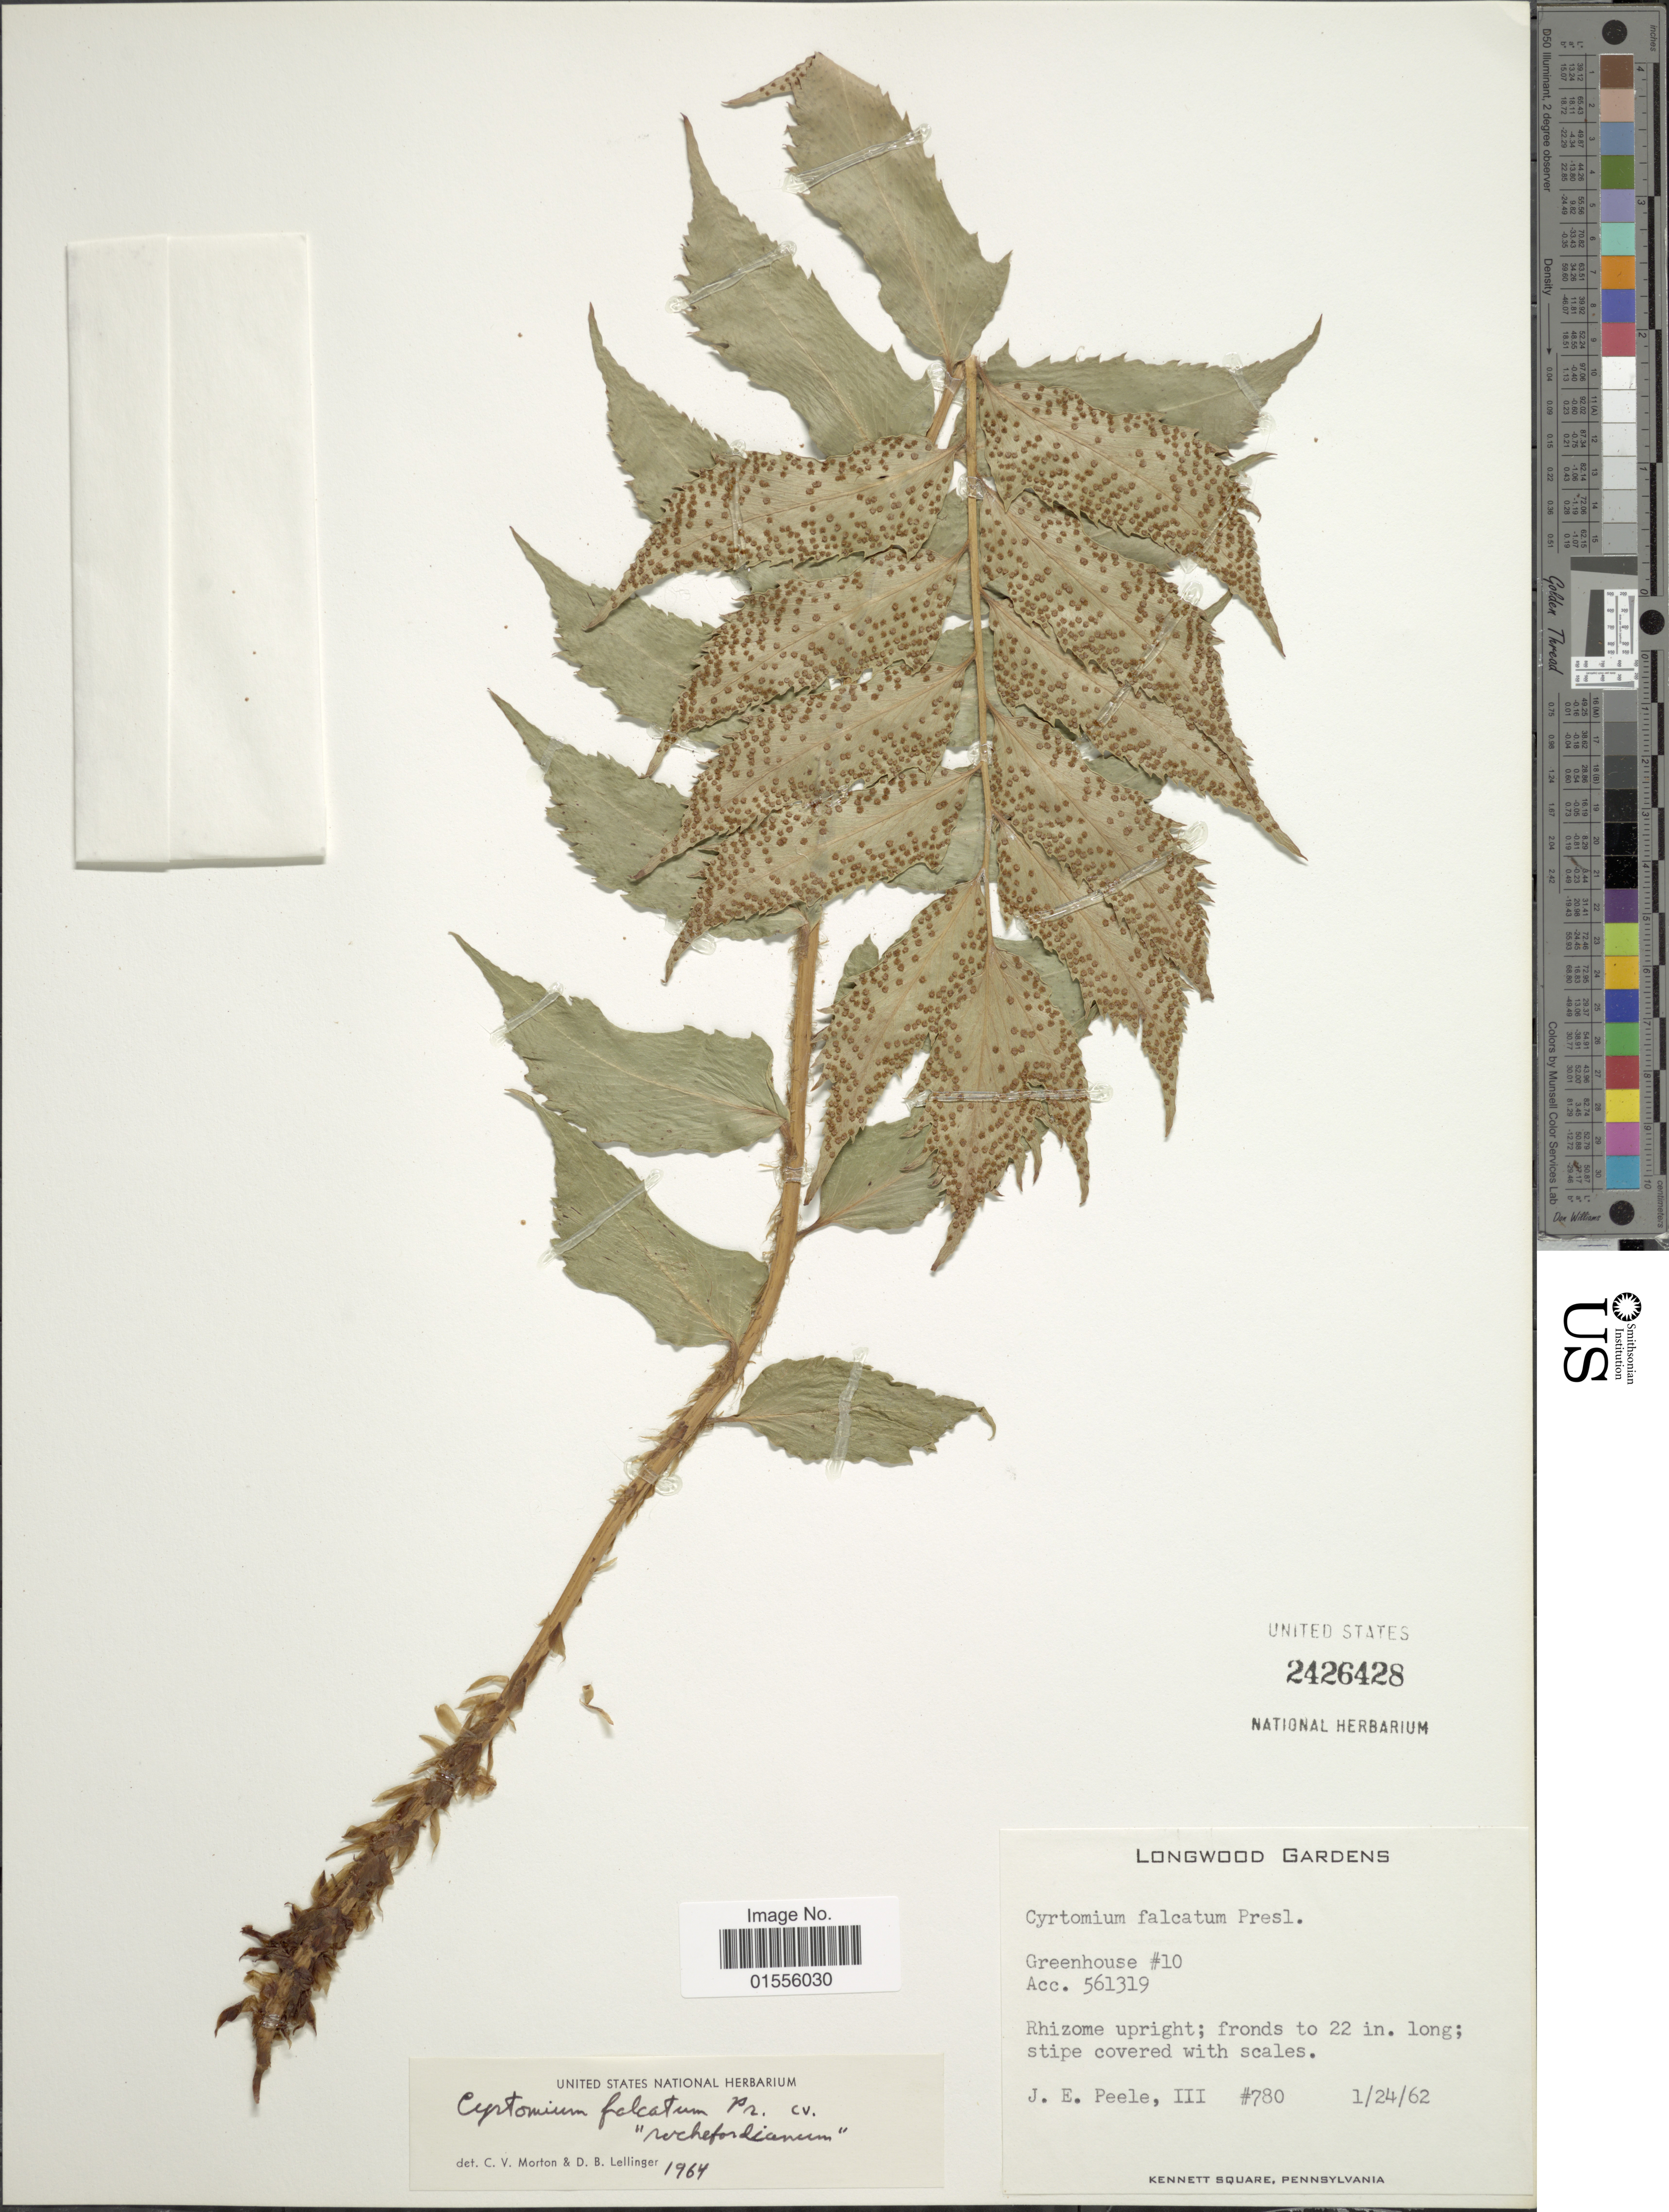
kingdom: Plantae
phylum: Tracheophyta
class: Polypodiopsida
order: Polypodiales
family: Dryopteridaceae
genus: Cyrtomium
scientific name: Cyrtomium falcatum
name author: (L. f.) C. Presl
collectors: J. Peele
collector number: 780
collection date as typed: Transcribed d/m/y: 24/1/62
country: United States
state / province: Pennsylvania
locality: Greenhouse #10 Acc. 561319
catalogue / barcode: US 2426428